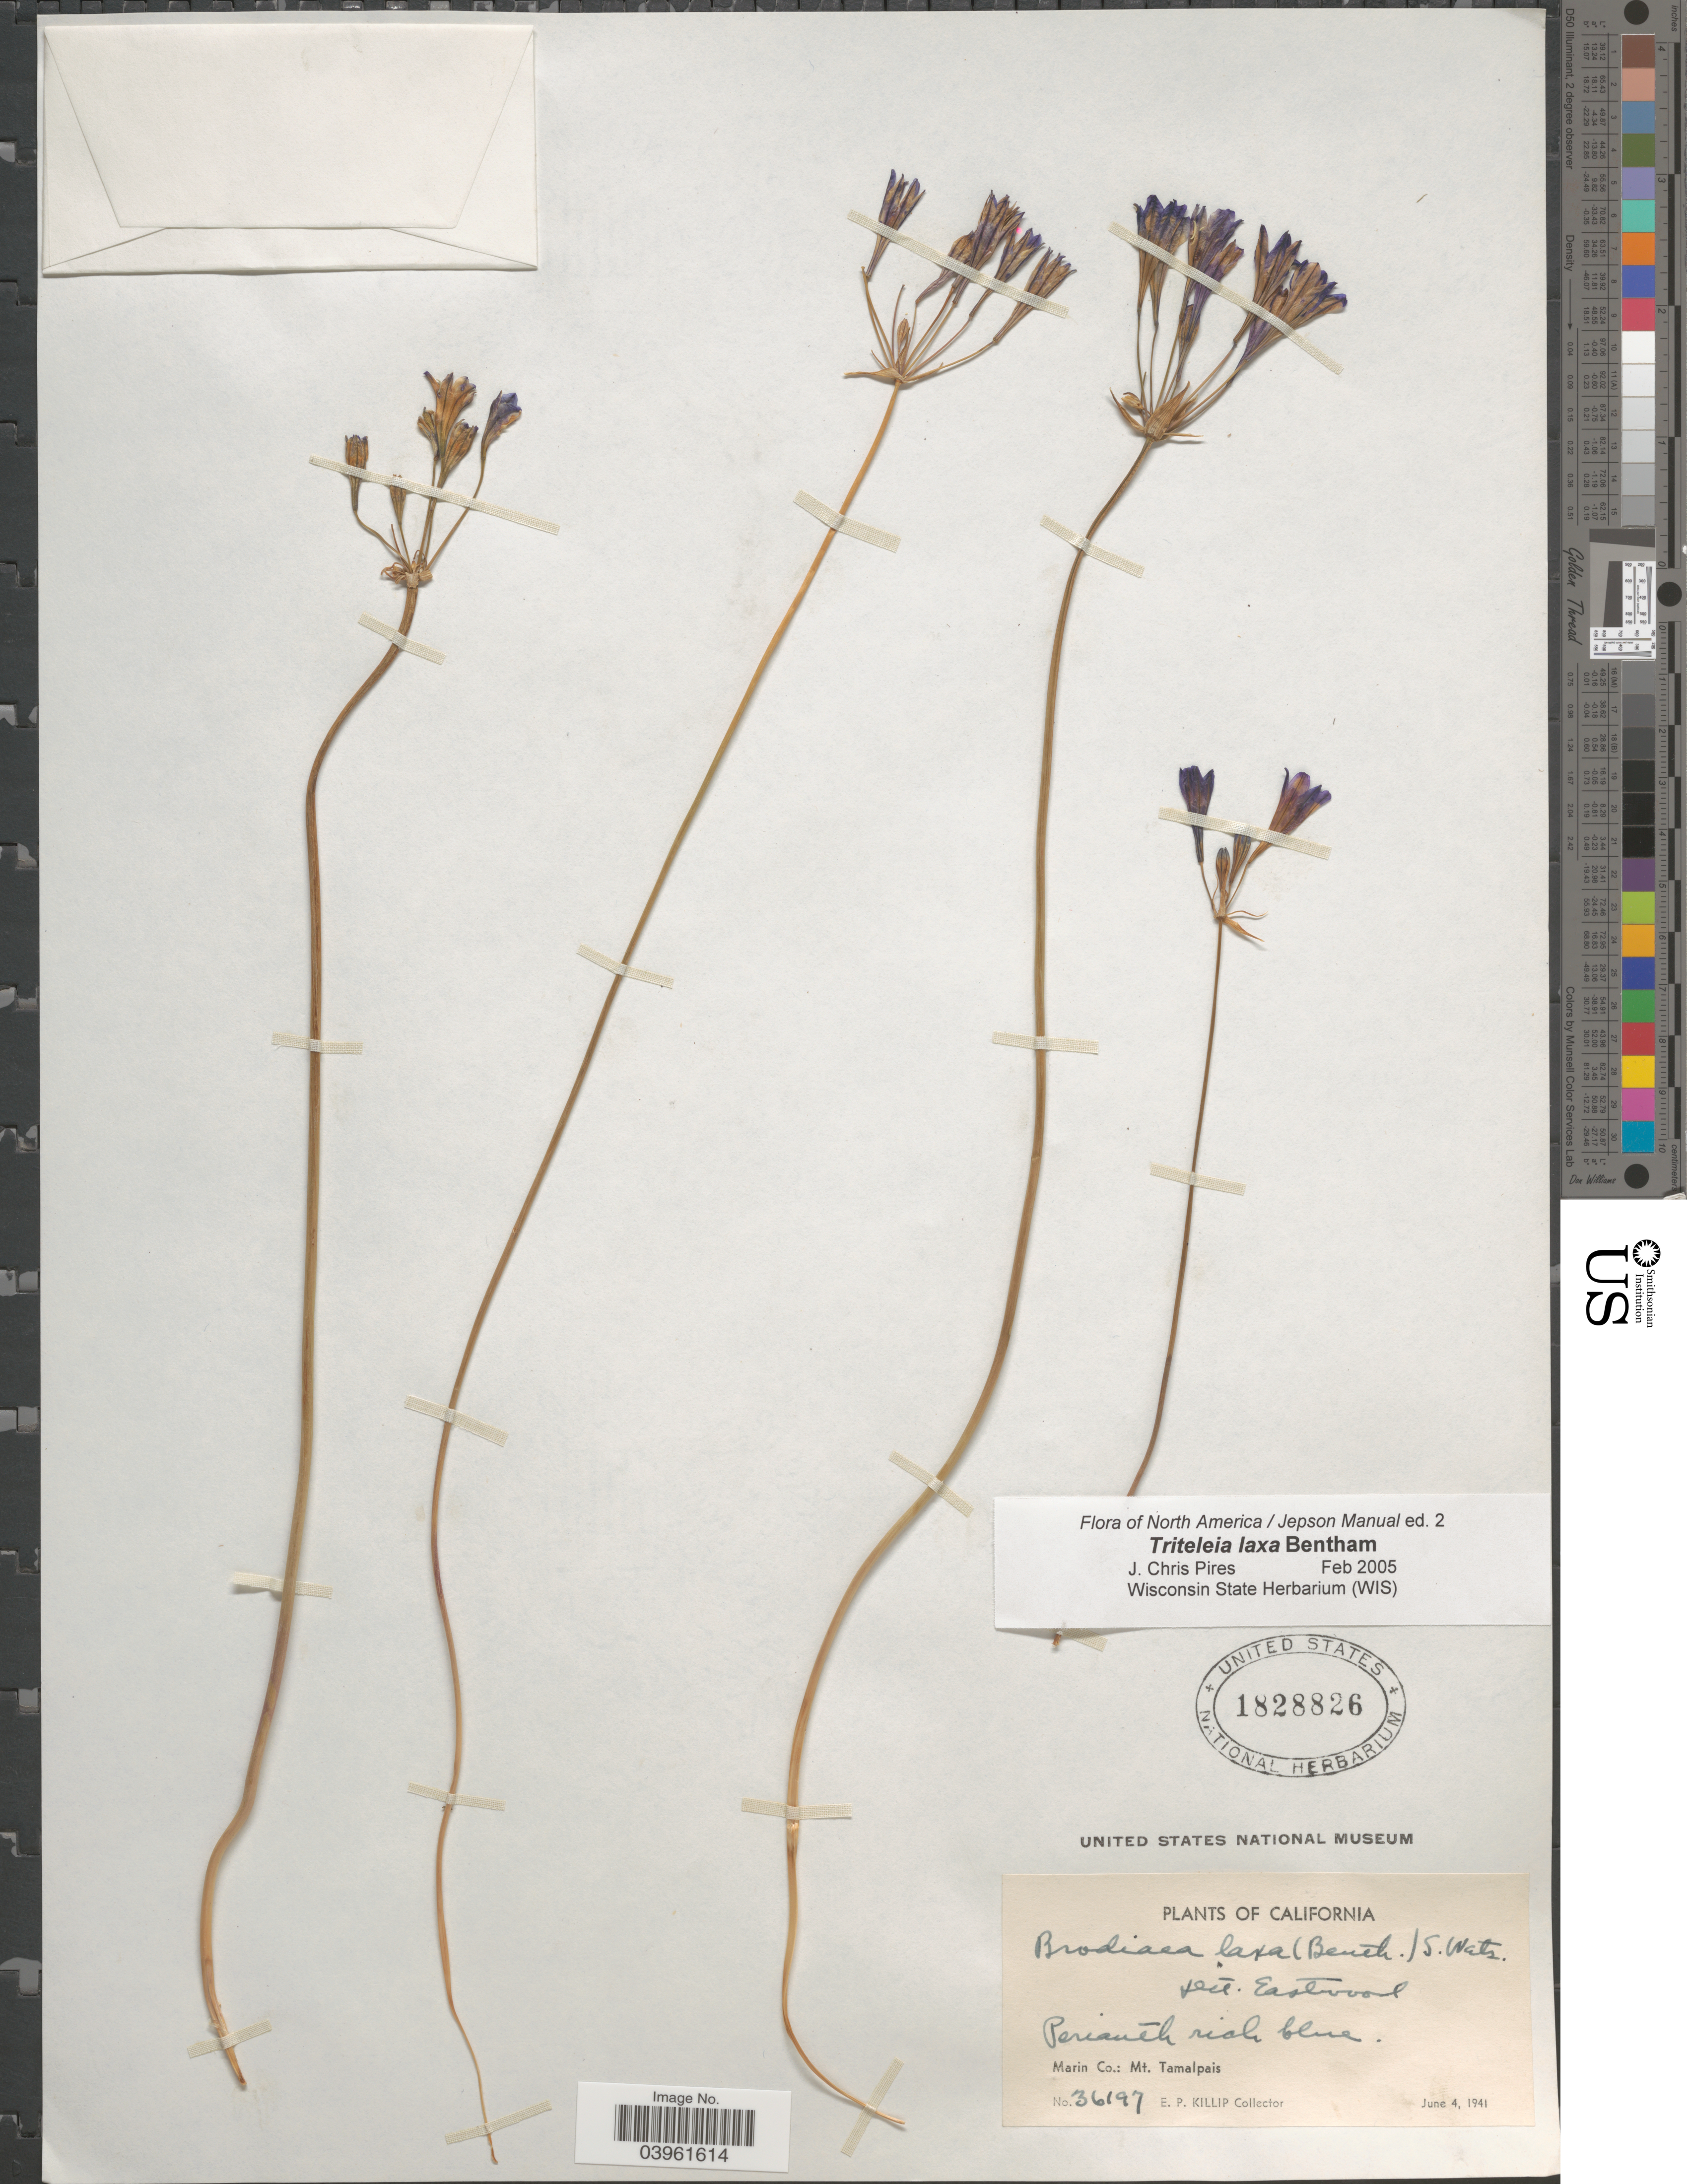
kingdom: Plantae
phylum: Tracheophyta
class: Liliopsida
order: Asparagales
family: Asparagaceae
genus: Triteleia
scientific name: Triteleia laxa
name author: Benth.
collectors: E. P. Killip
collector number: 36197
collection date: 1941-06-04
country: United States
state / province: California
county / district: Marin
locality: Marin Co.: Mt. Tamalpais.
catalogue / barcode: US 1828826